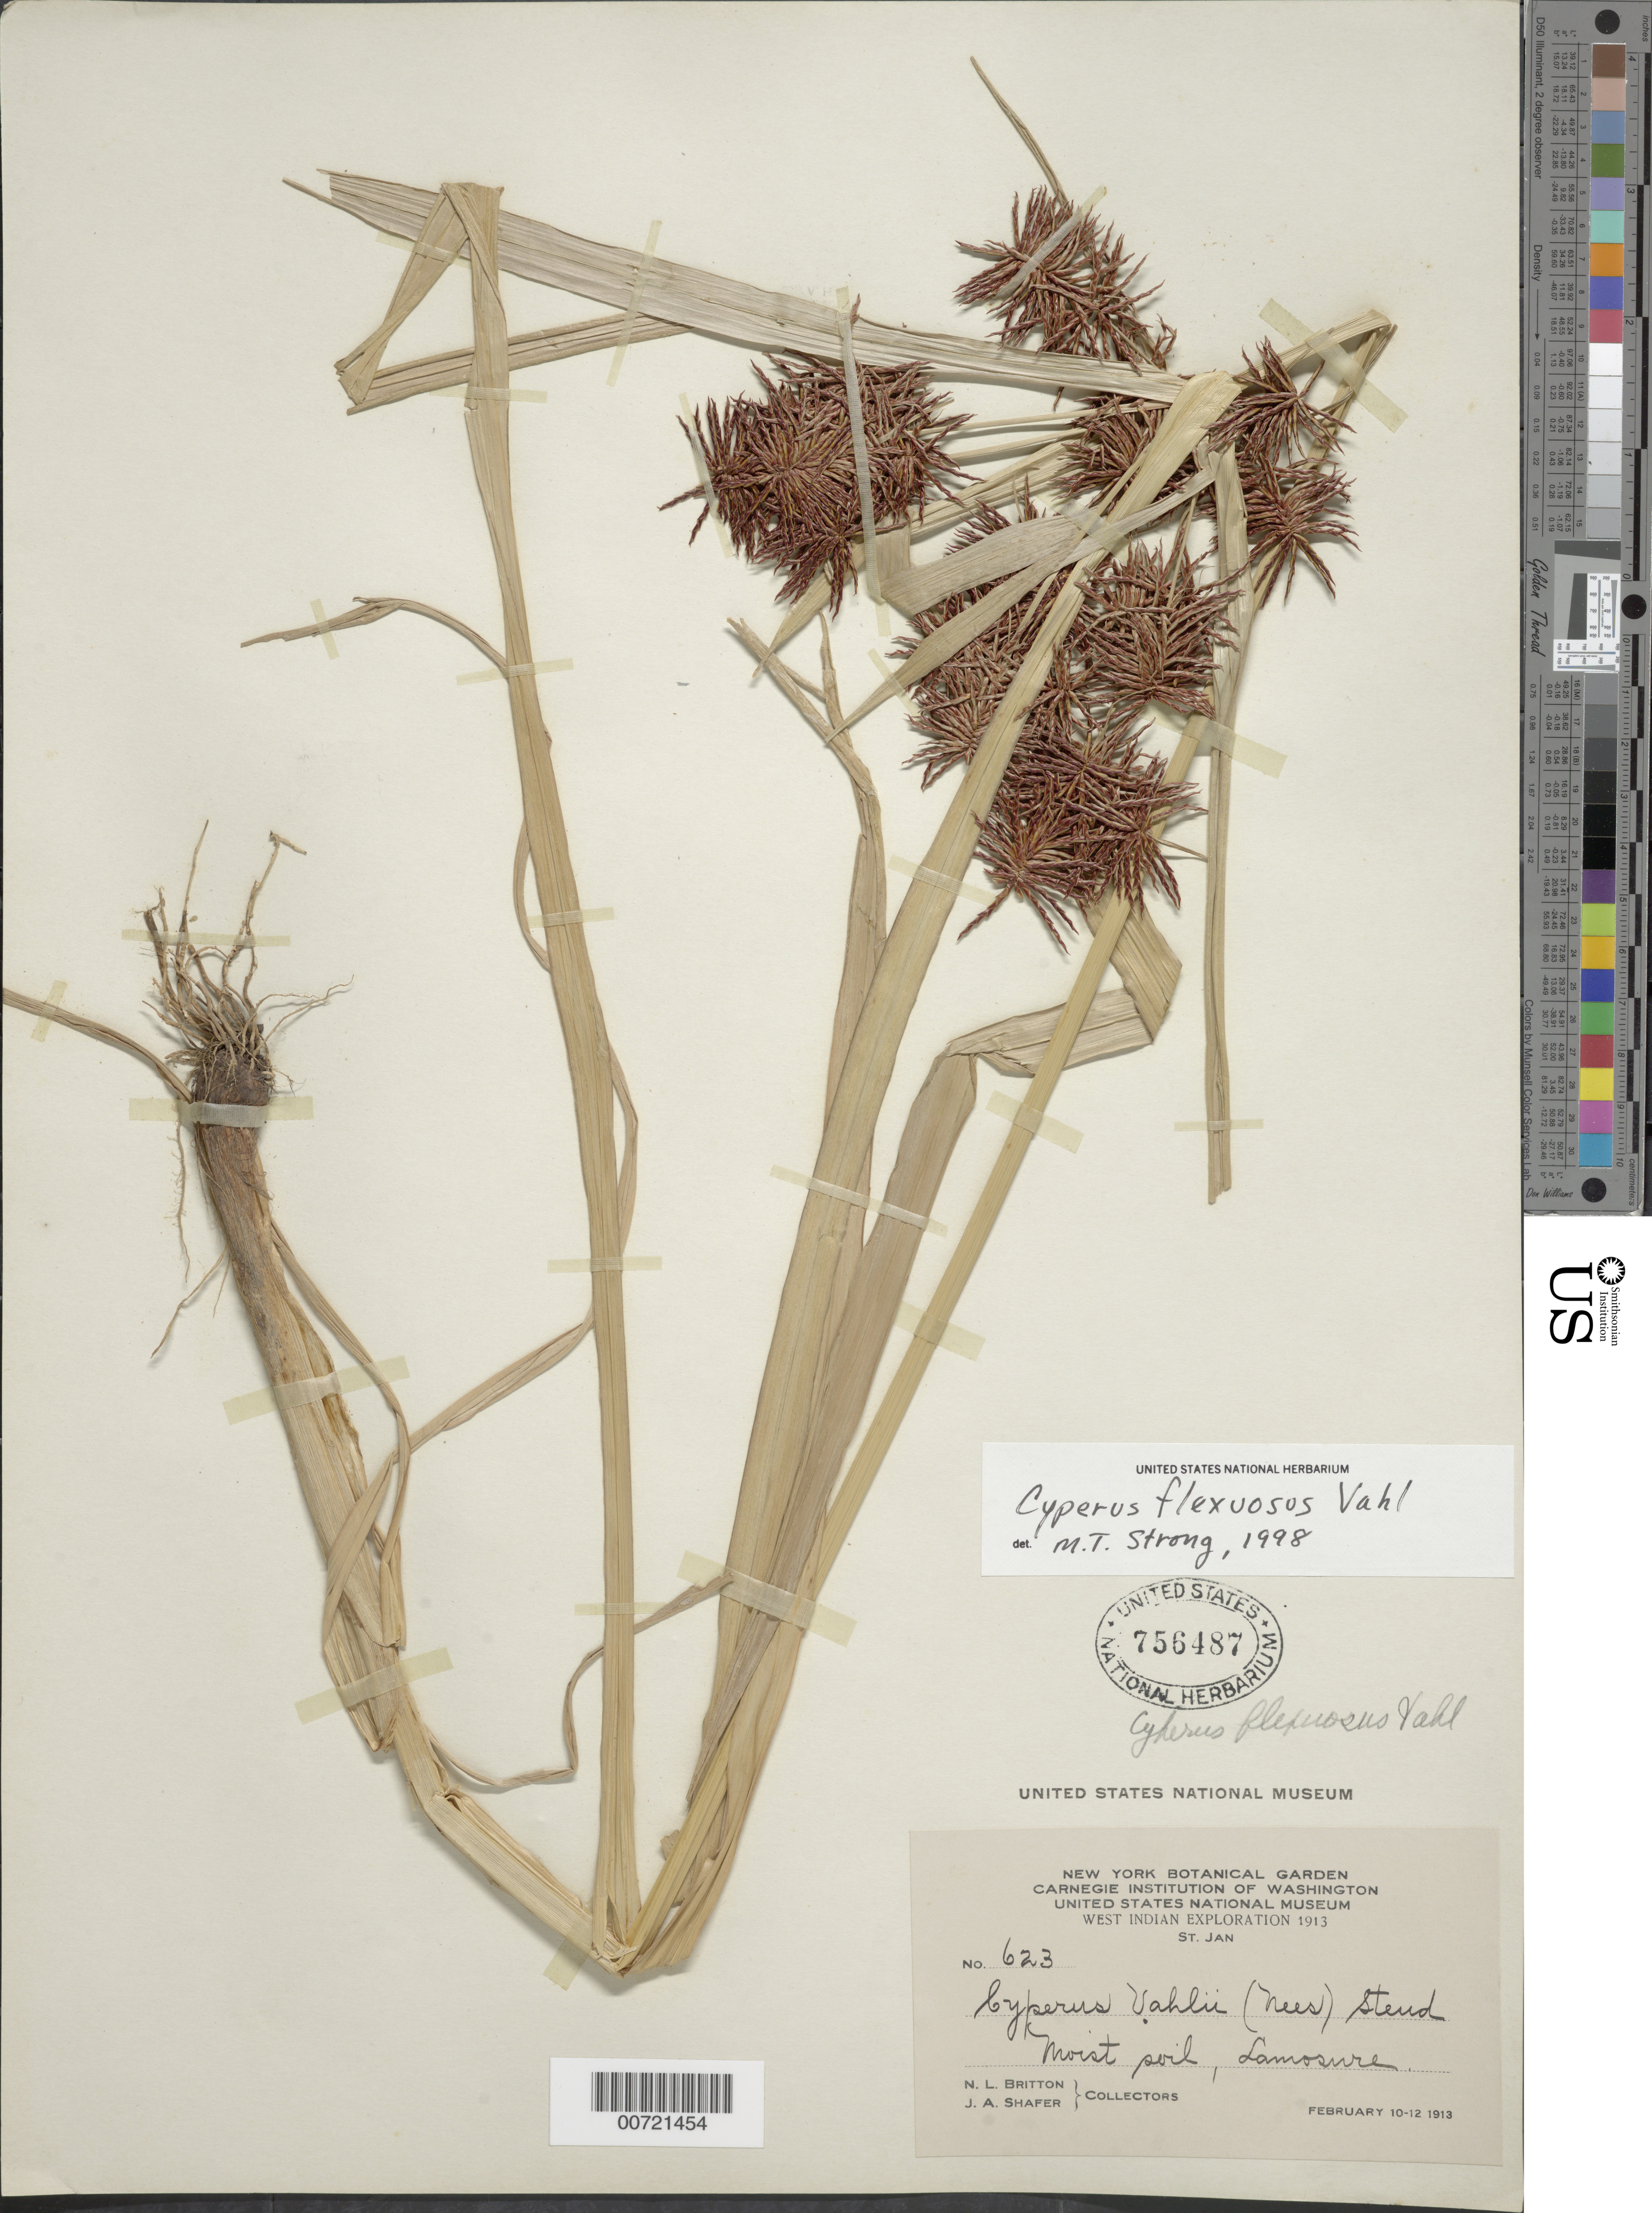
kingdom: Plantae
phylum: Tracheophyta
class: Liliopsida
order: Poales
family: Cyperaceae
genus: Cyperus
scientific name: Cyperus ferax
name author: Rich.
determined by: Strong, Mark T., (BOT), Smithsonian Institution - National Museum of Natural History (UNITED STATES)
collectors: N. Britton & J. A. Shafer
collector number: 623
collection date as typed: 10 Feb 1913 to 12 Feb 1913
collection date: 1913-02-10/1913-02-12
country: U.S. Virgin Islands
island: St. John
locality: St. Jan: Lamesure.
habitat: Moist soil.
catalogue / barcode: US 756487